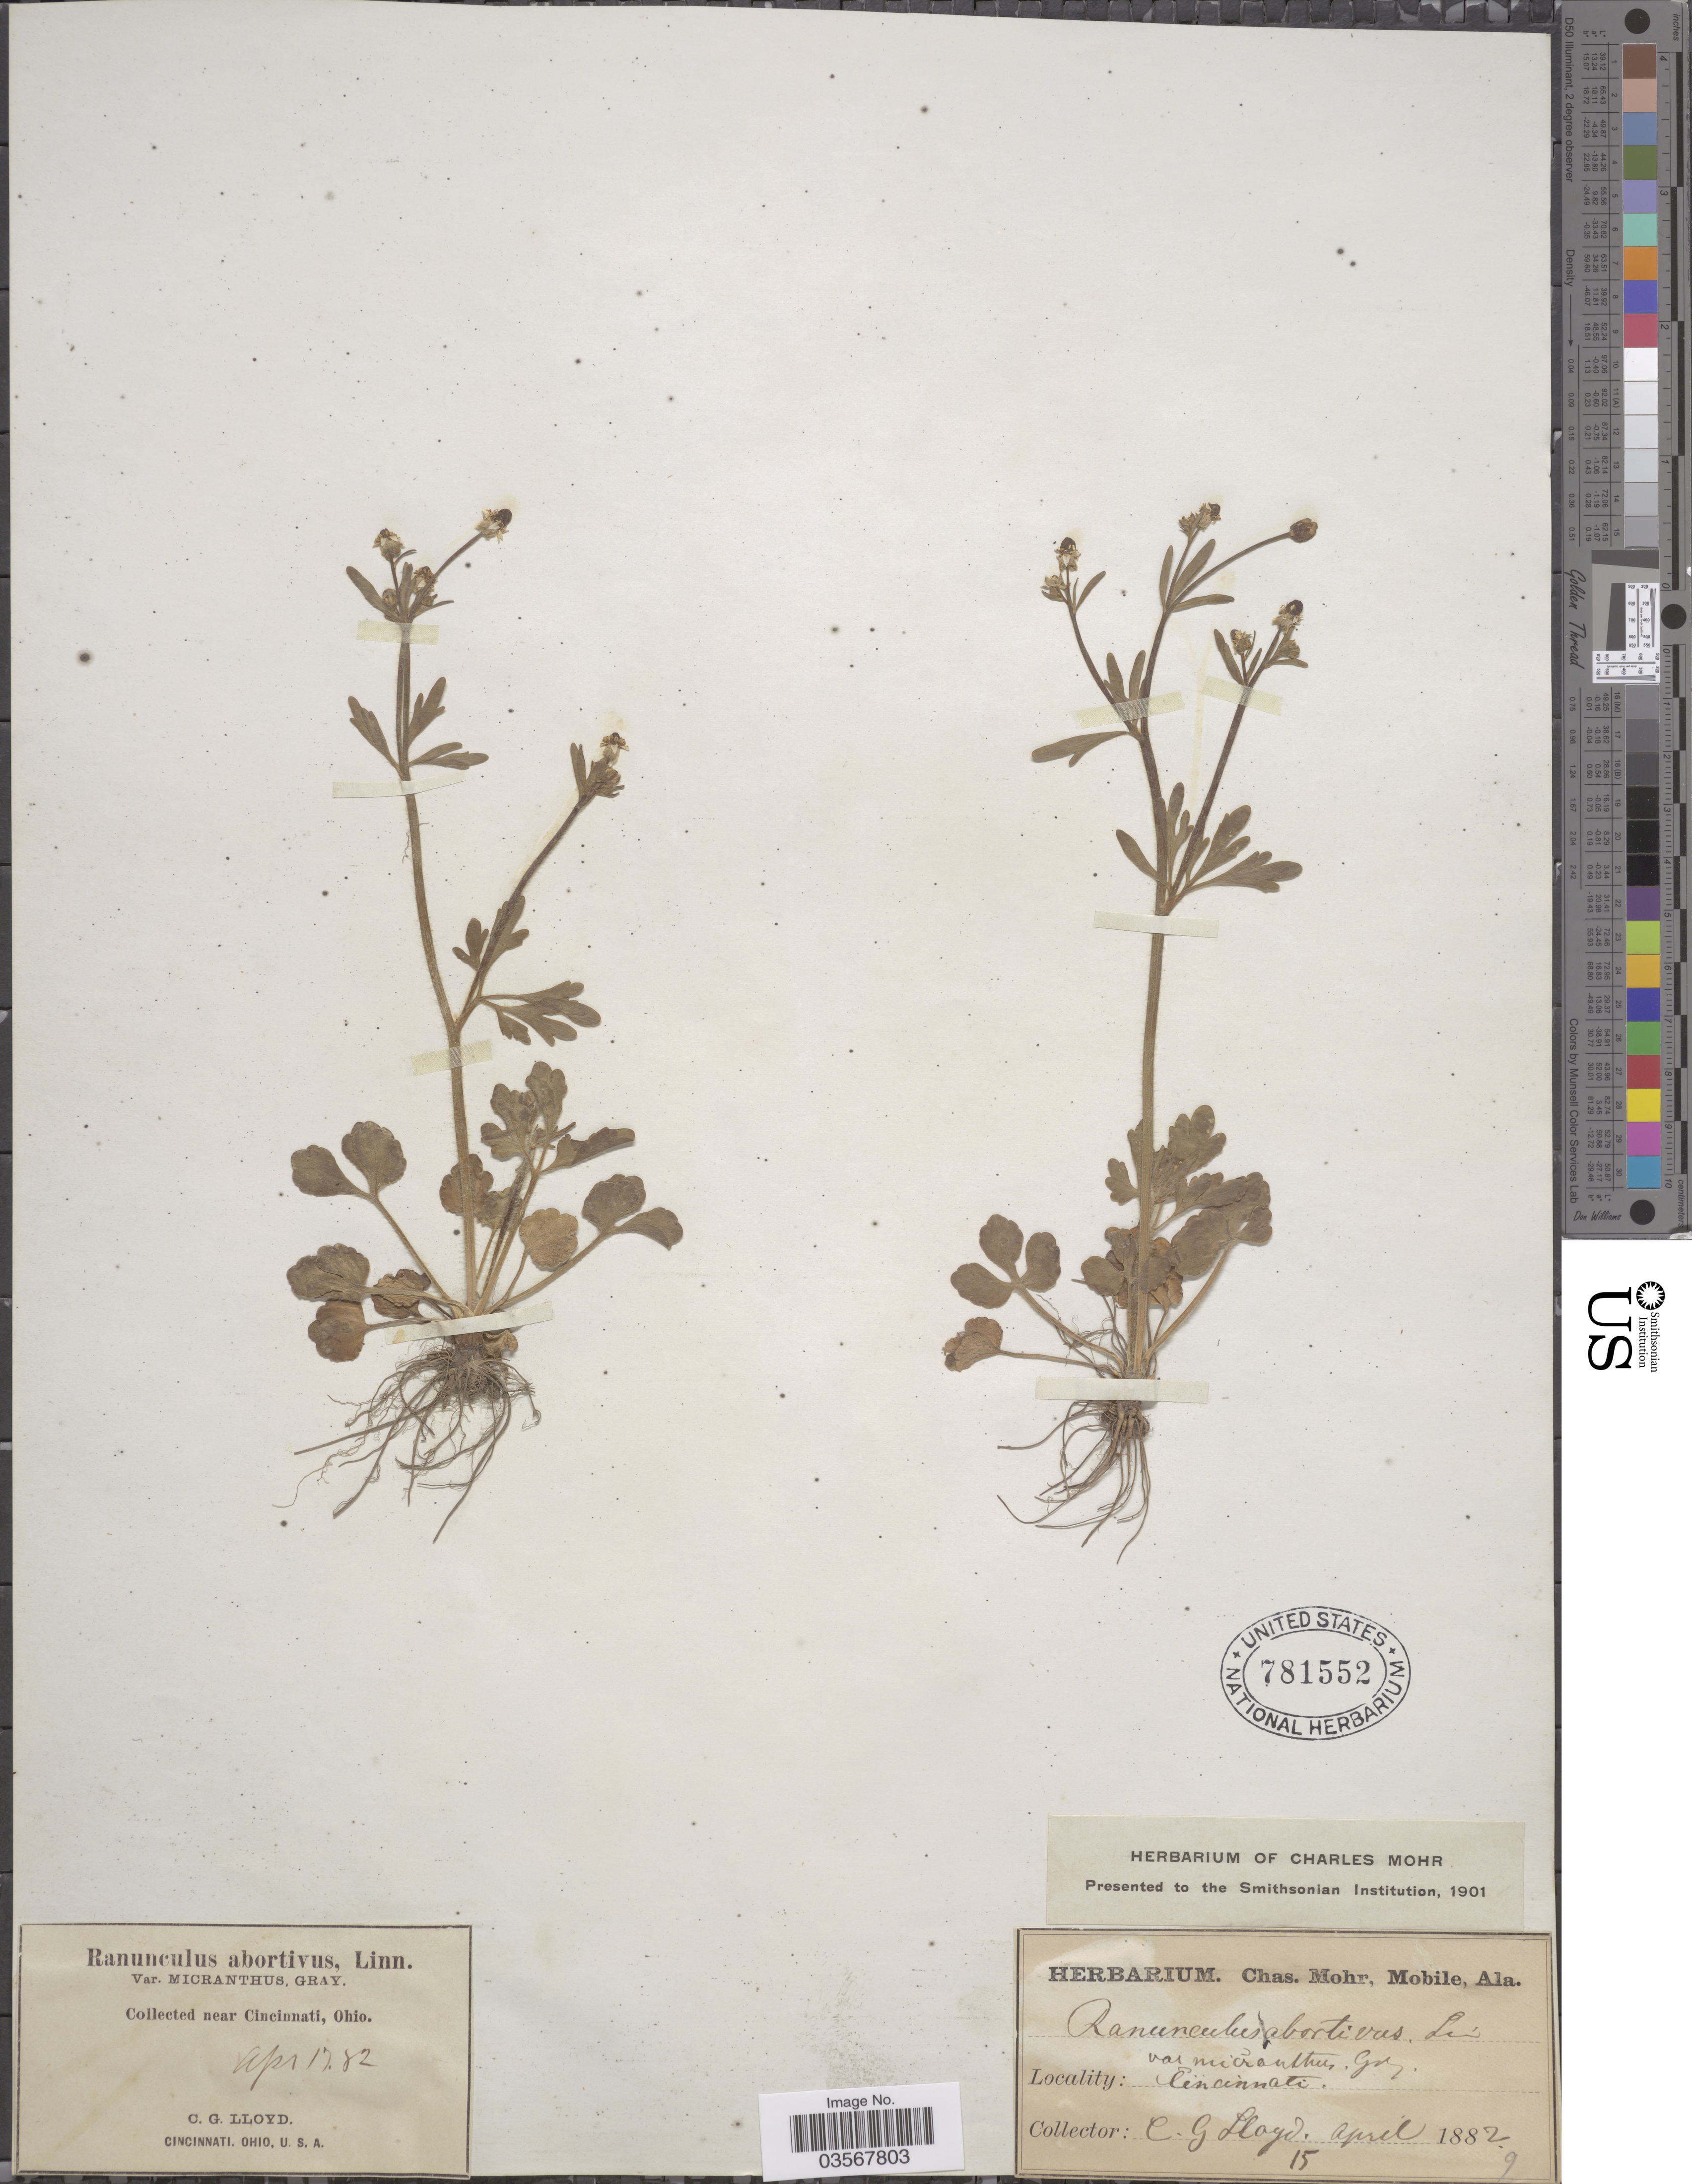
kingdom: Plantae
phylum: Tracheophyta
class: Magnoliopsida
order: Ranunculales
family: Ranunculaceae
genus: Ranunculus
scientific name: Ranunculus micranthus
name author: Nutt.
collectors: C. G. Lloyd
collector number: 15?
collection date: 1882-04-17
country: United States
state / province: Ohio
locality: Near Cincinnati.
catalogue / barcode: US 781552